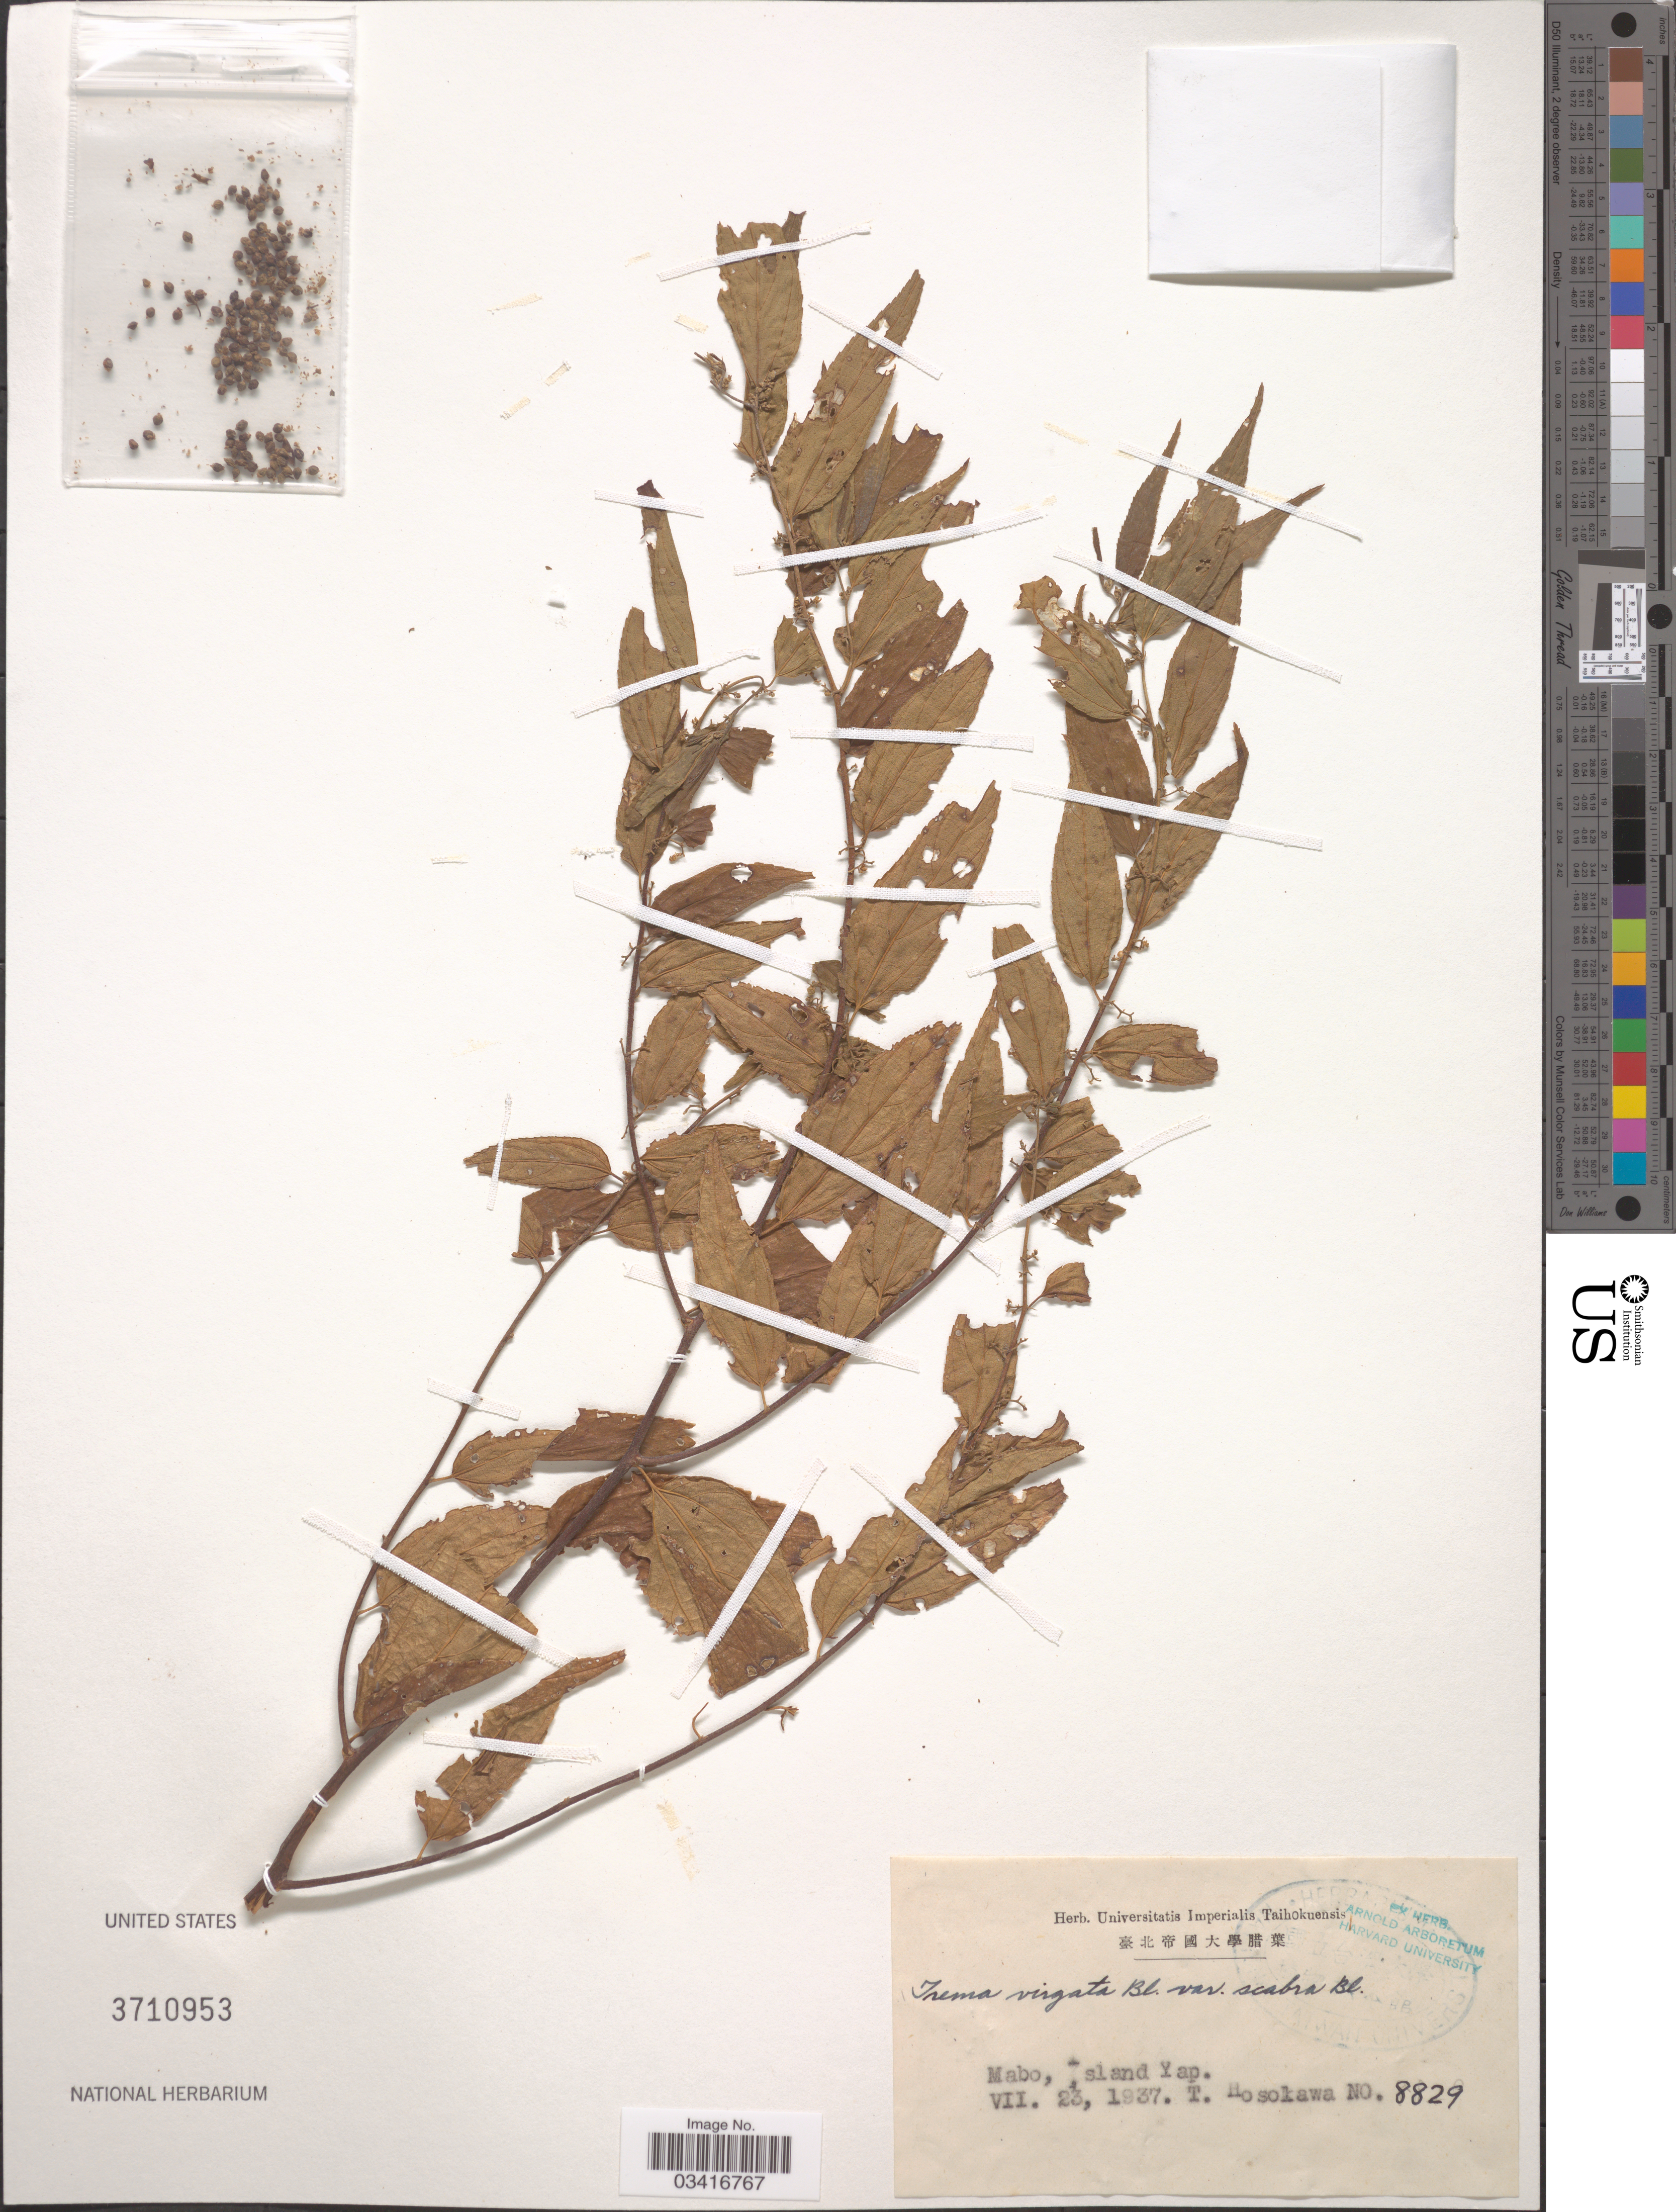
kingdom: Plantae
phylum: Tracheophyta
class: Magnoliopsida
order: Rosales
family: Cannabaceae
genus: Trema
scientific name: Trema virgatum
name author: (Roxb. ex Wall.) Blume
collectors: T. Hosokawa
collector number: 8829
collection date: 1937-07-23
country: Micronesia, Federated States of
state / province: Yap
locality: Mabo, Island Yap.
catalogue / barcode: US 3710953